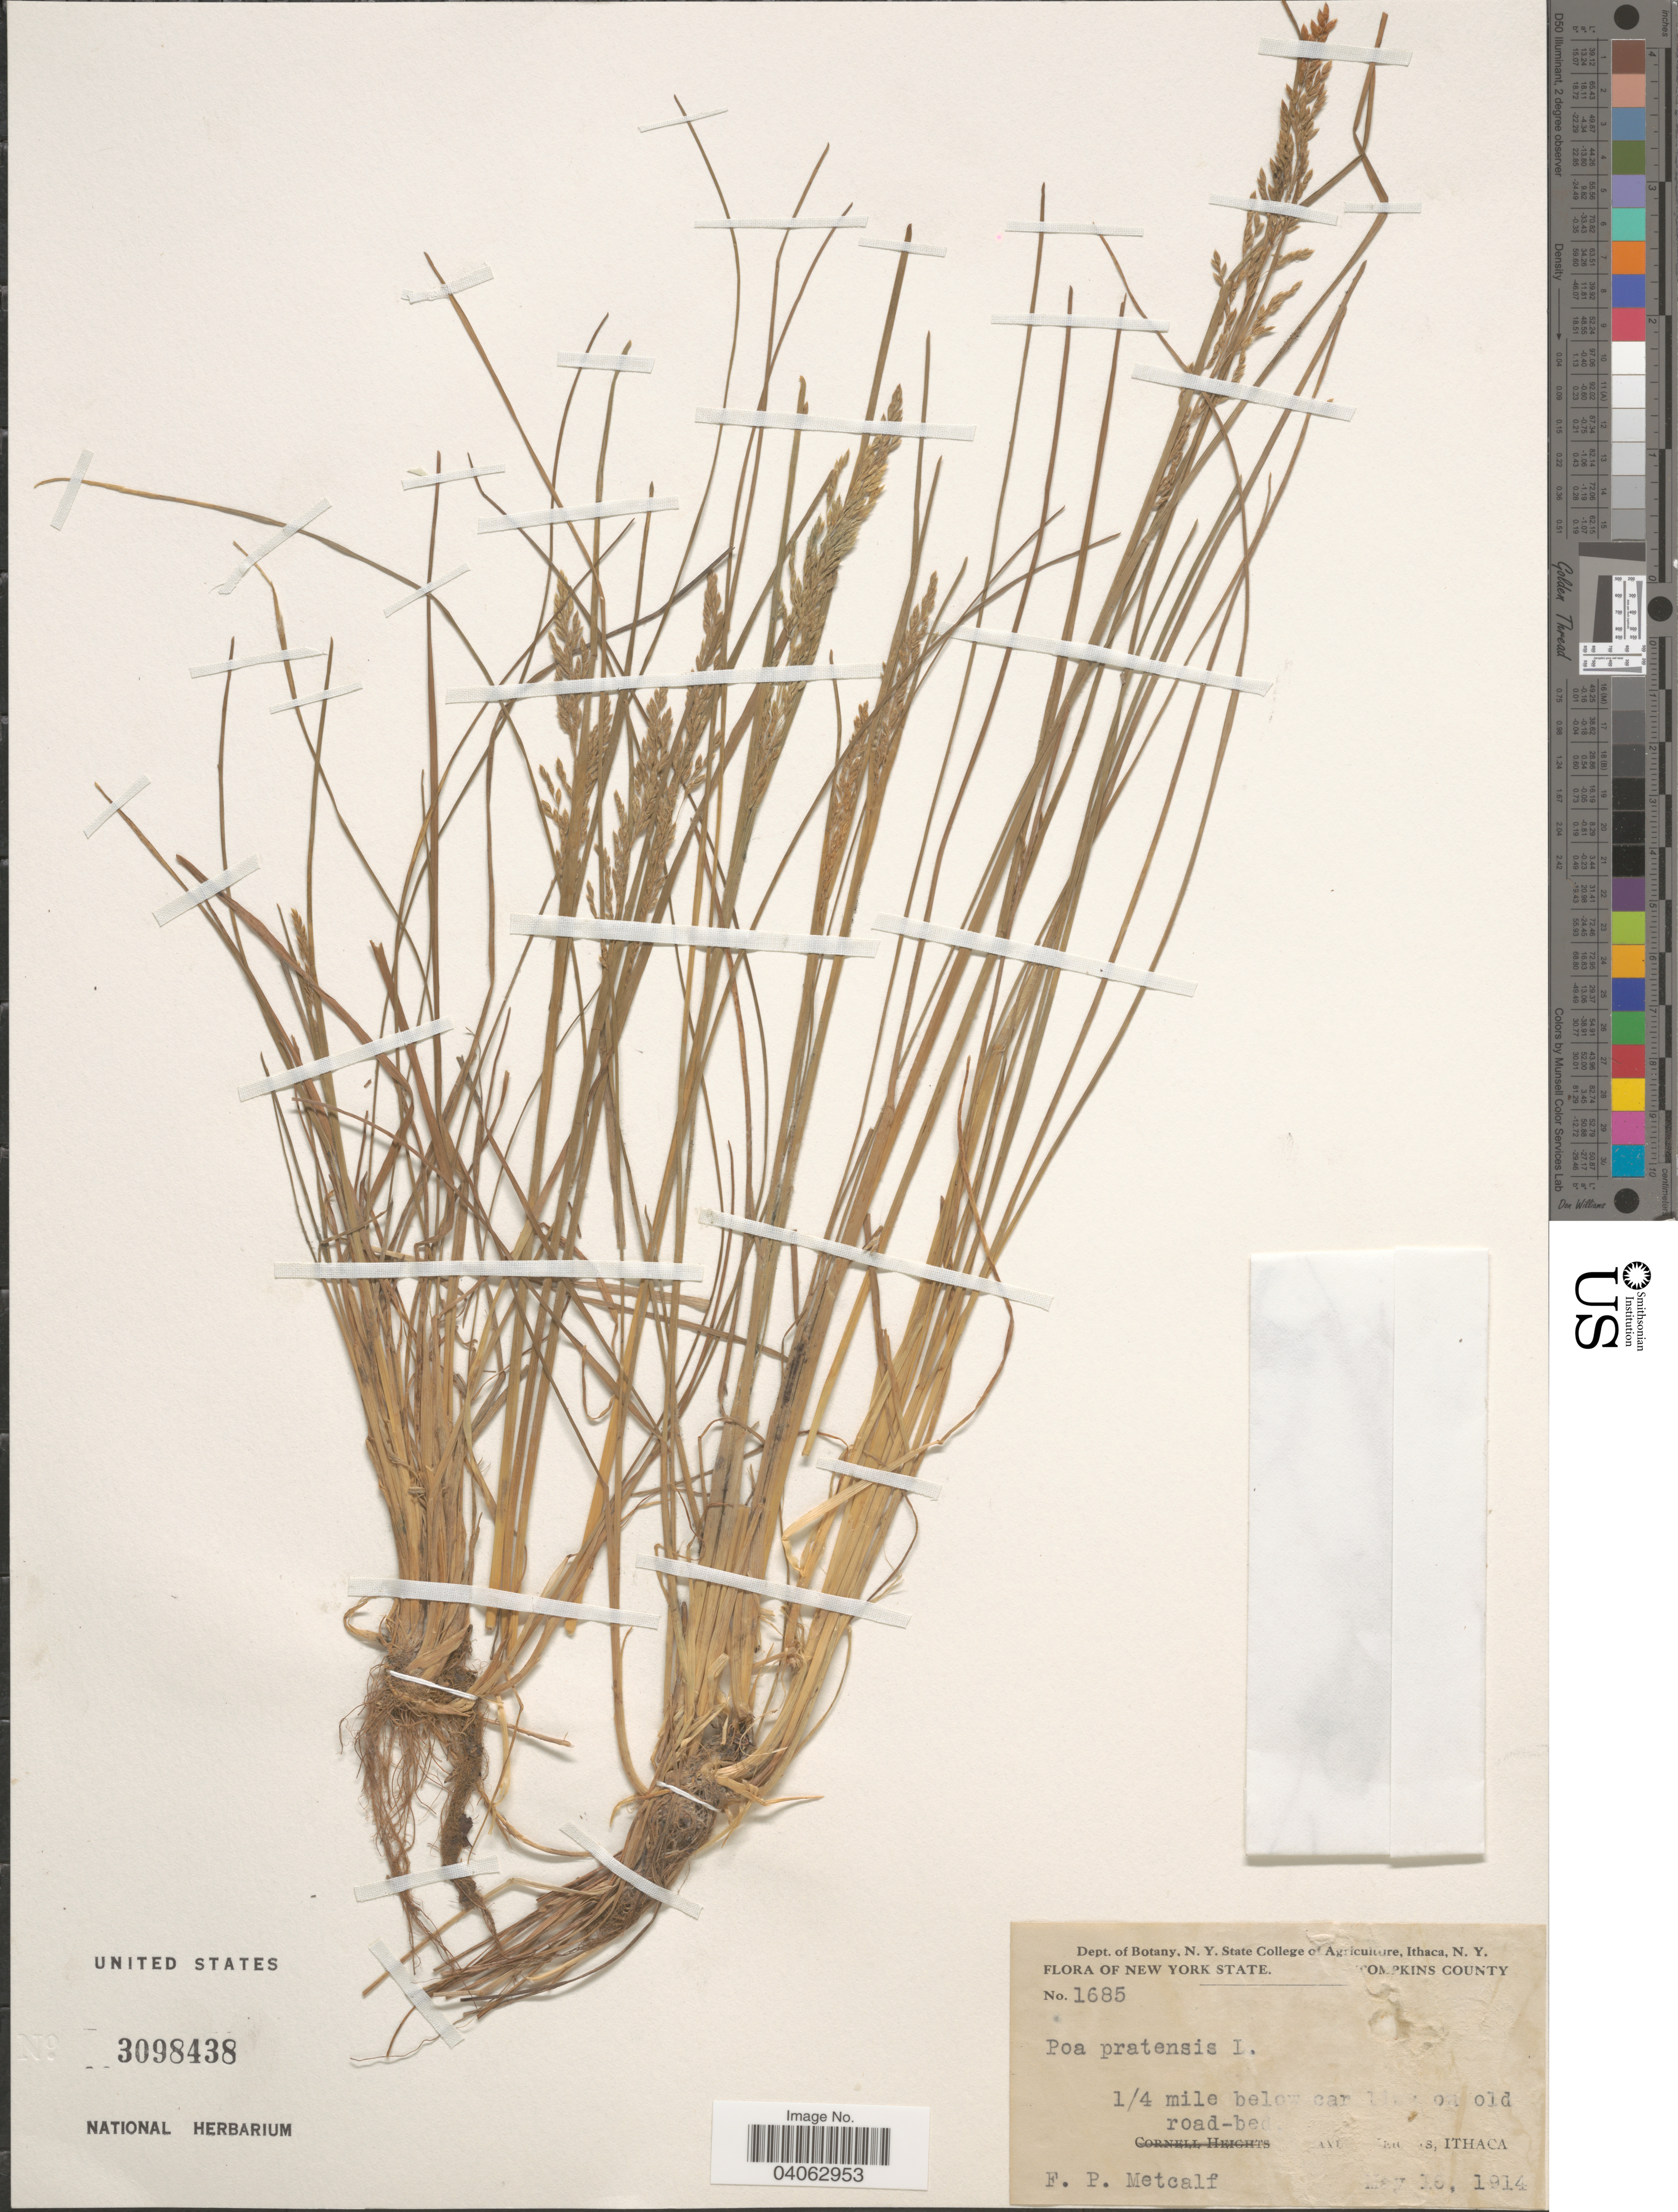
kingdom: Plantae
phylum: Tracheophyta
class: Liliopsida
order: Poales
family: Poaceae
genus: Poa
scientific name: Poa pratensis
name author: L.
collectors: F. Metcalf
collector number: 1685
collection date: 1914-05-16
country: United States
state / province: New York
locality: Tompkins County. 1/4 mile below car [illegible text] old road-bed [illegible text] Ithaca.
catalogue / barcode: US 3098438